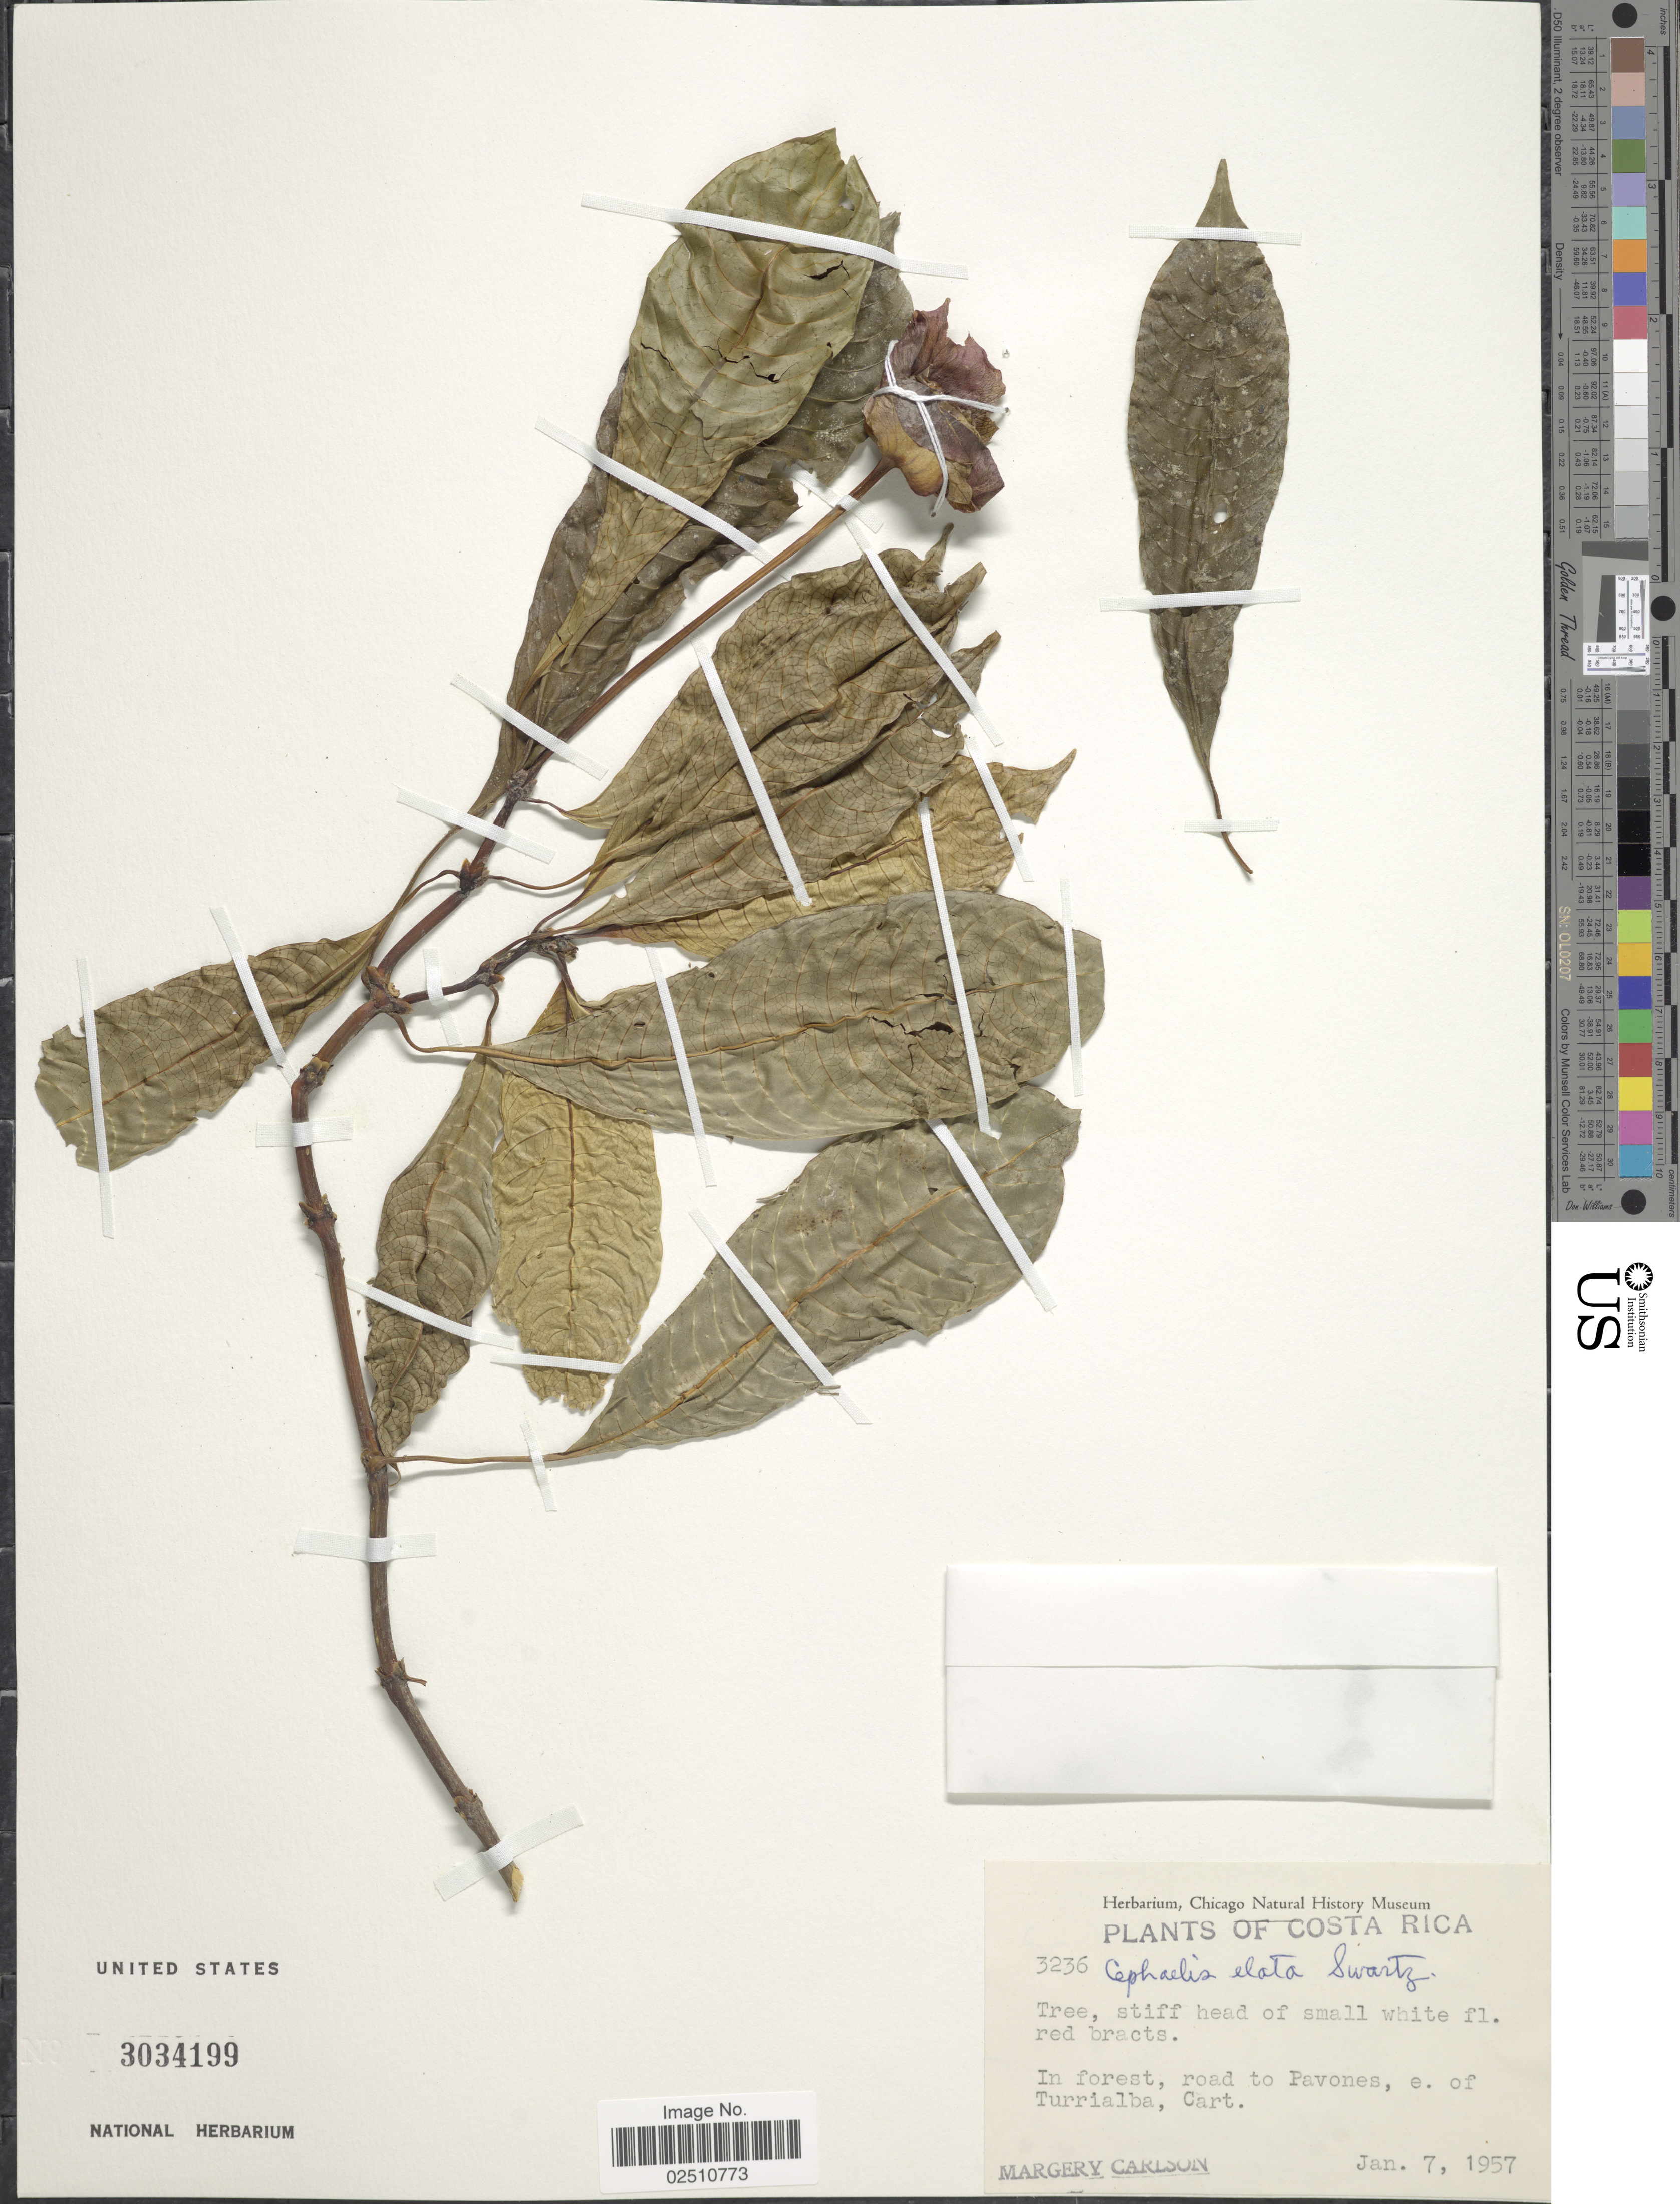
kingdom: Plantae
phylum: Tracheophyta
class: Magnoliopsida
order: Gentianales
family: Rubiaceae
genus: Psychotria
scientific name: Psychotria elata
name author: (Sw.) Hammel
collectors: M. C. Carlson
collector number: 3236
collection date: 1957-01-07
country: Costa Rica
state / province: Cartago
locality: In forest, road to Pavones, e. of Turrialba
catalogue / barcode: US 3034199